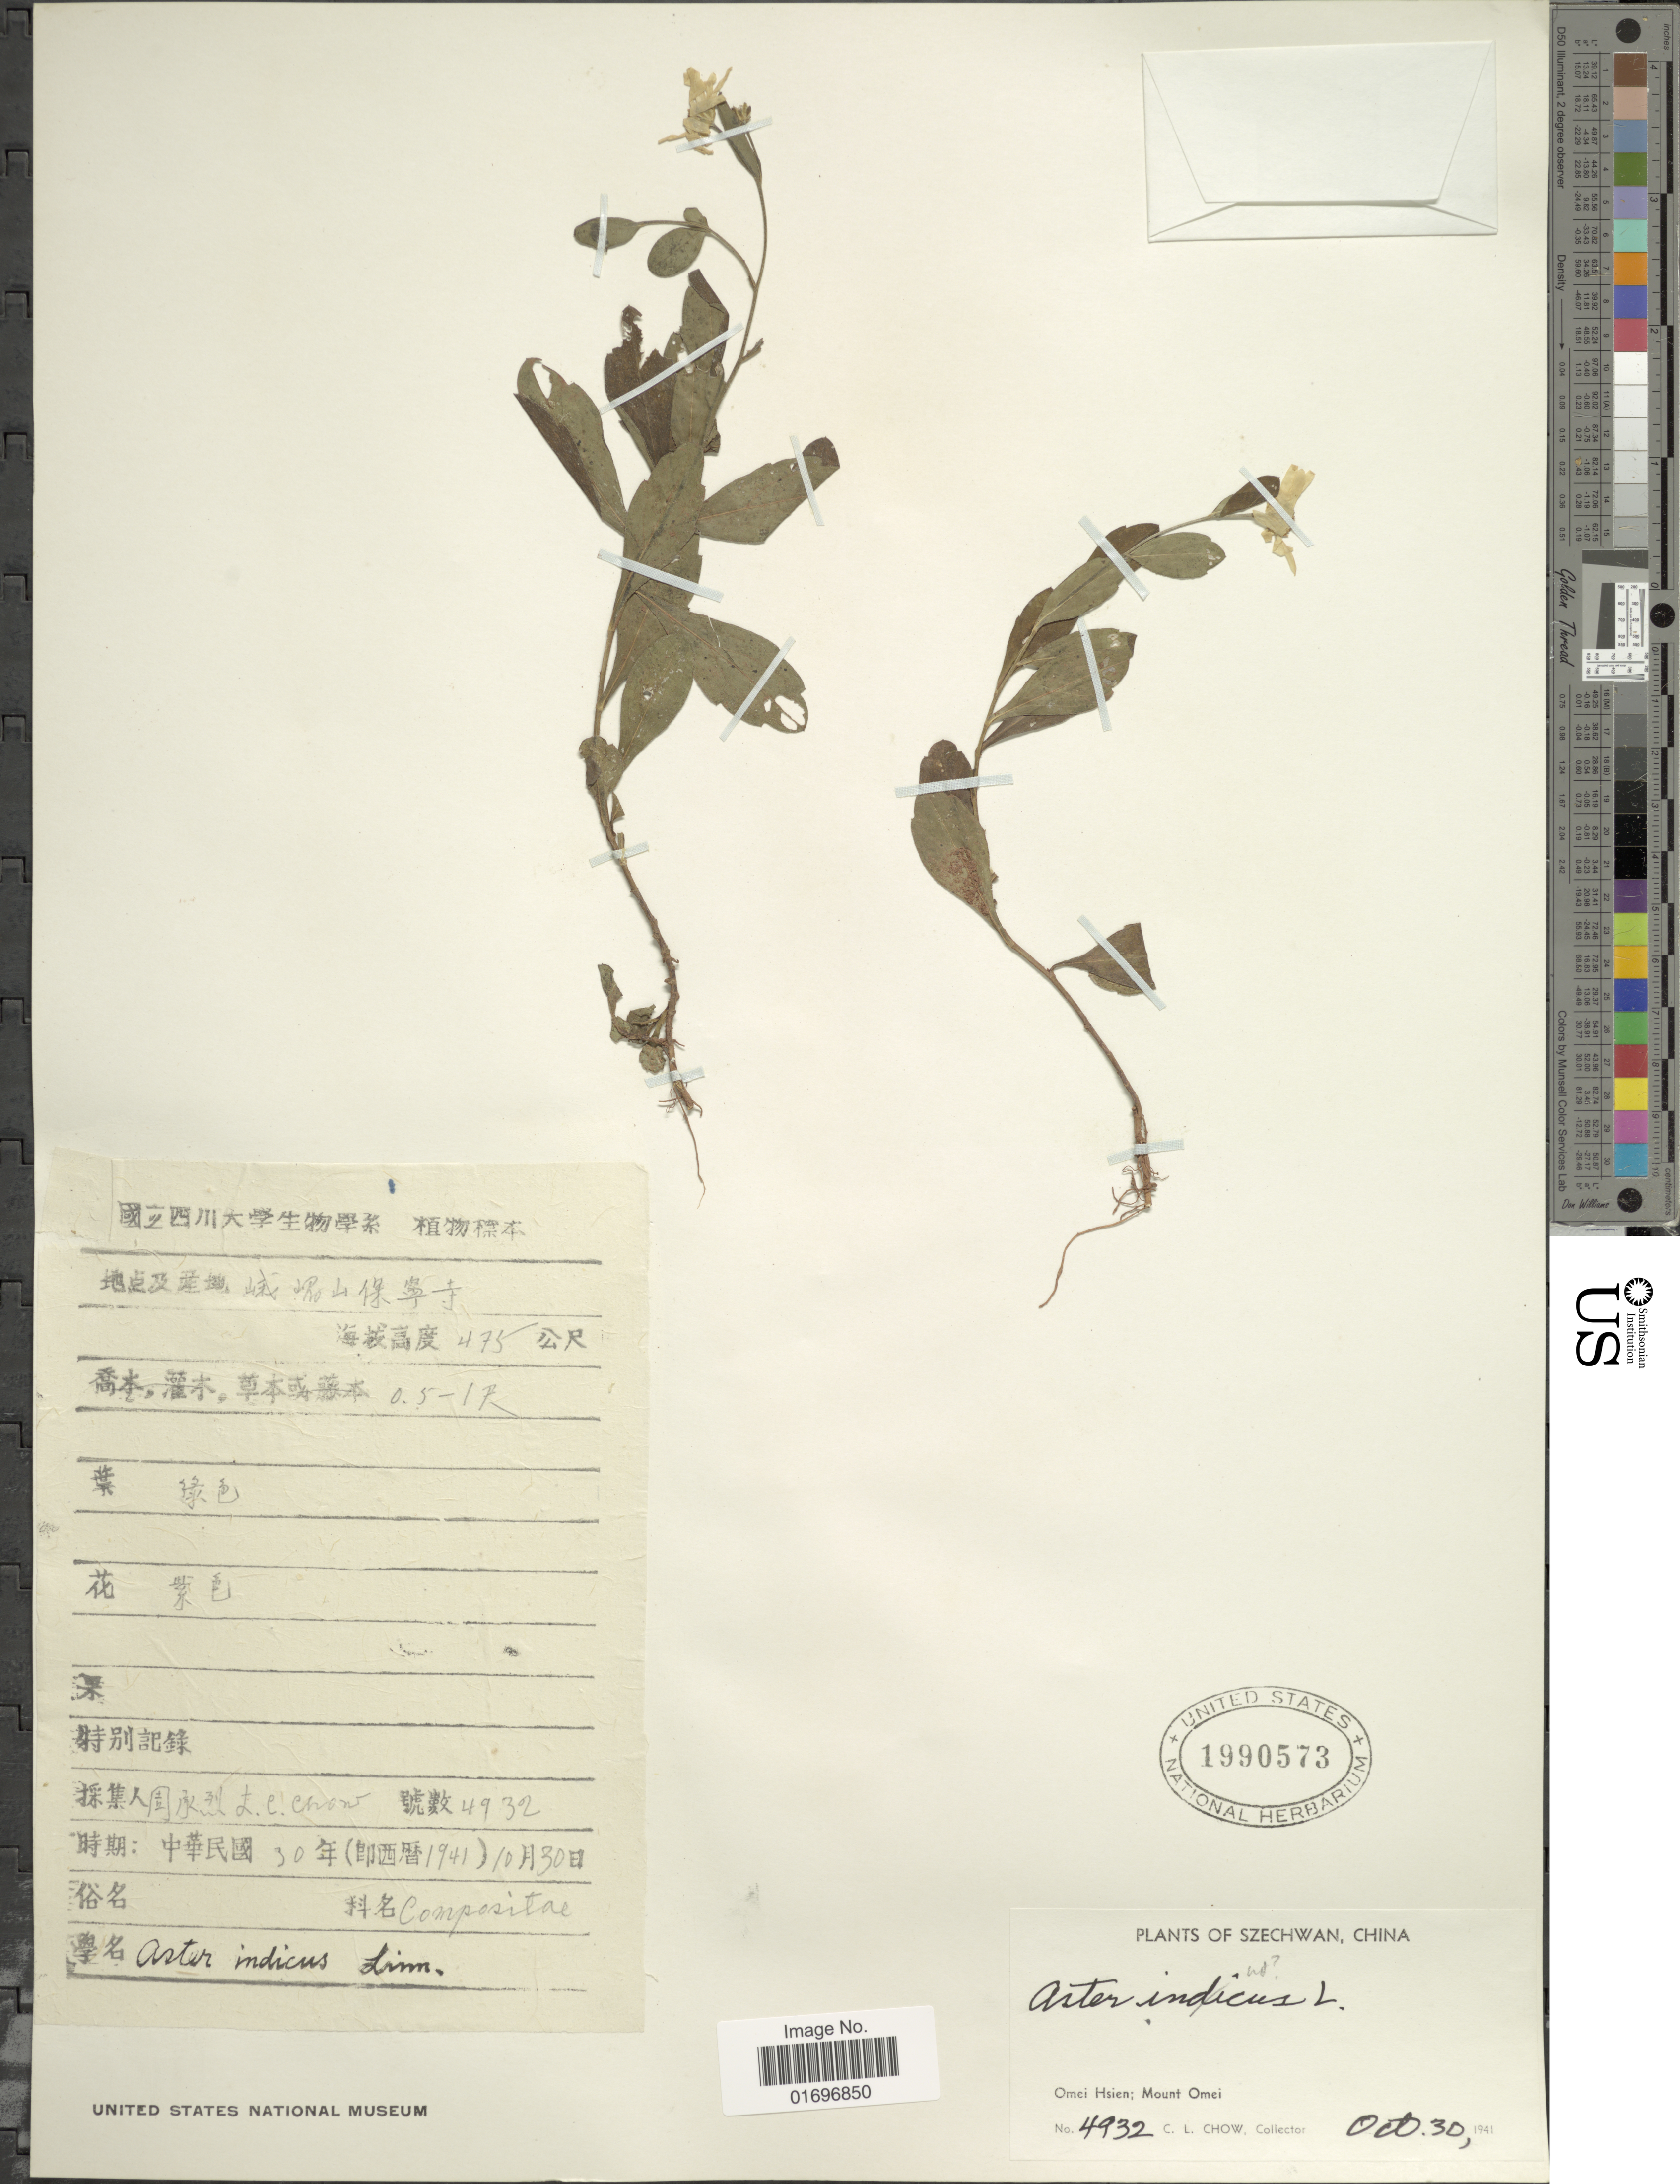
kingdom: Plantae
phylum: Tracheophyta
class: Magnoliopsida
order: Asterales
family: Asteraceae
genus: Aster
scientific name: Aster sp.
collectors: C. Chow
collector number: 4932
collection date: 1941-10-30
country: China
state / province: Sichuan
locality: Szechwan, China. Omei Hsien; Mount Omei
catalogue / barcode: US 1990573